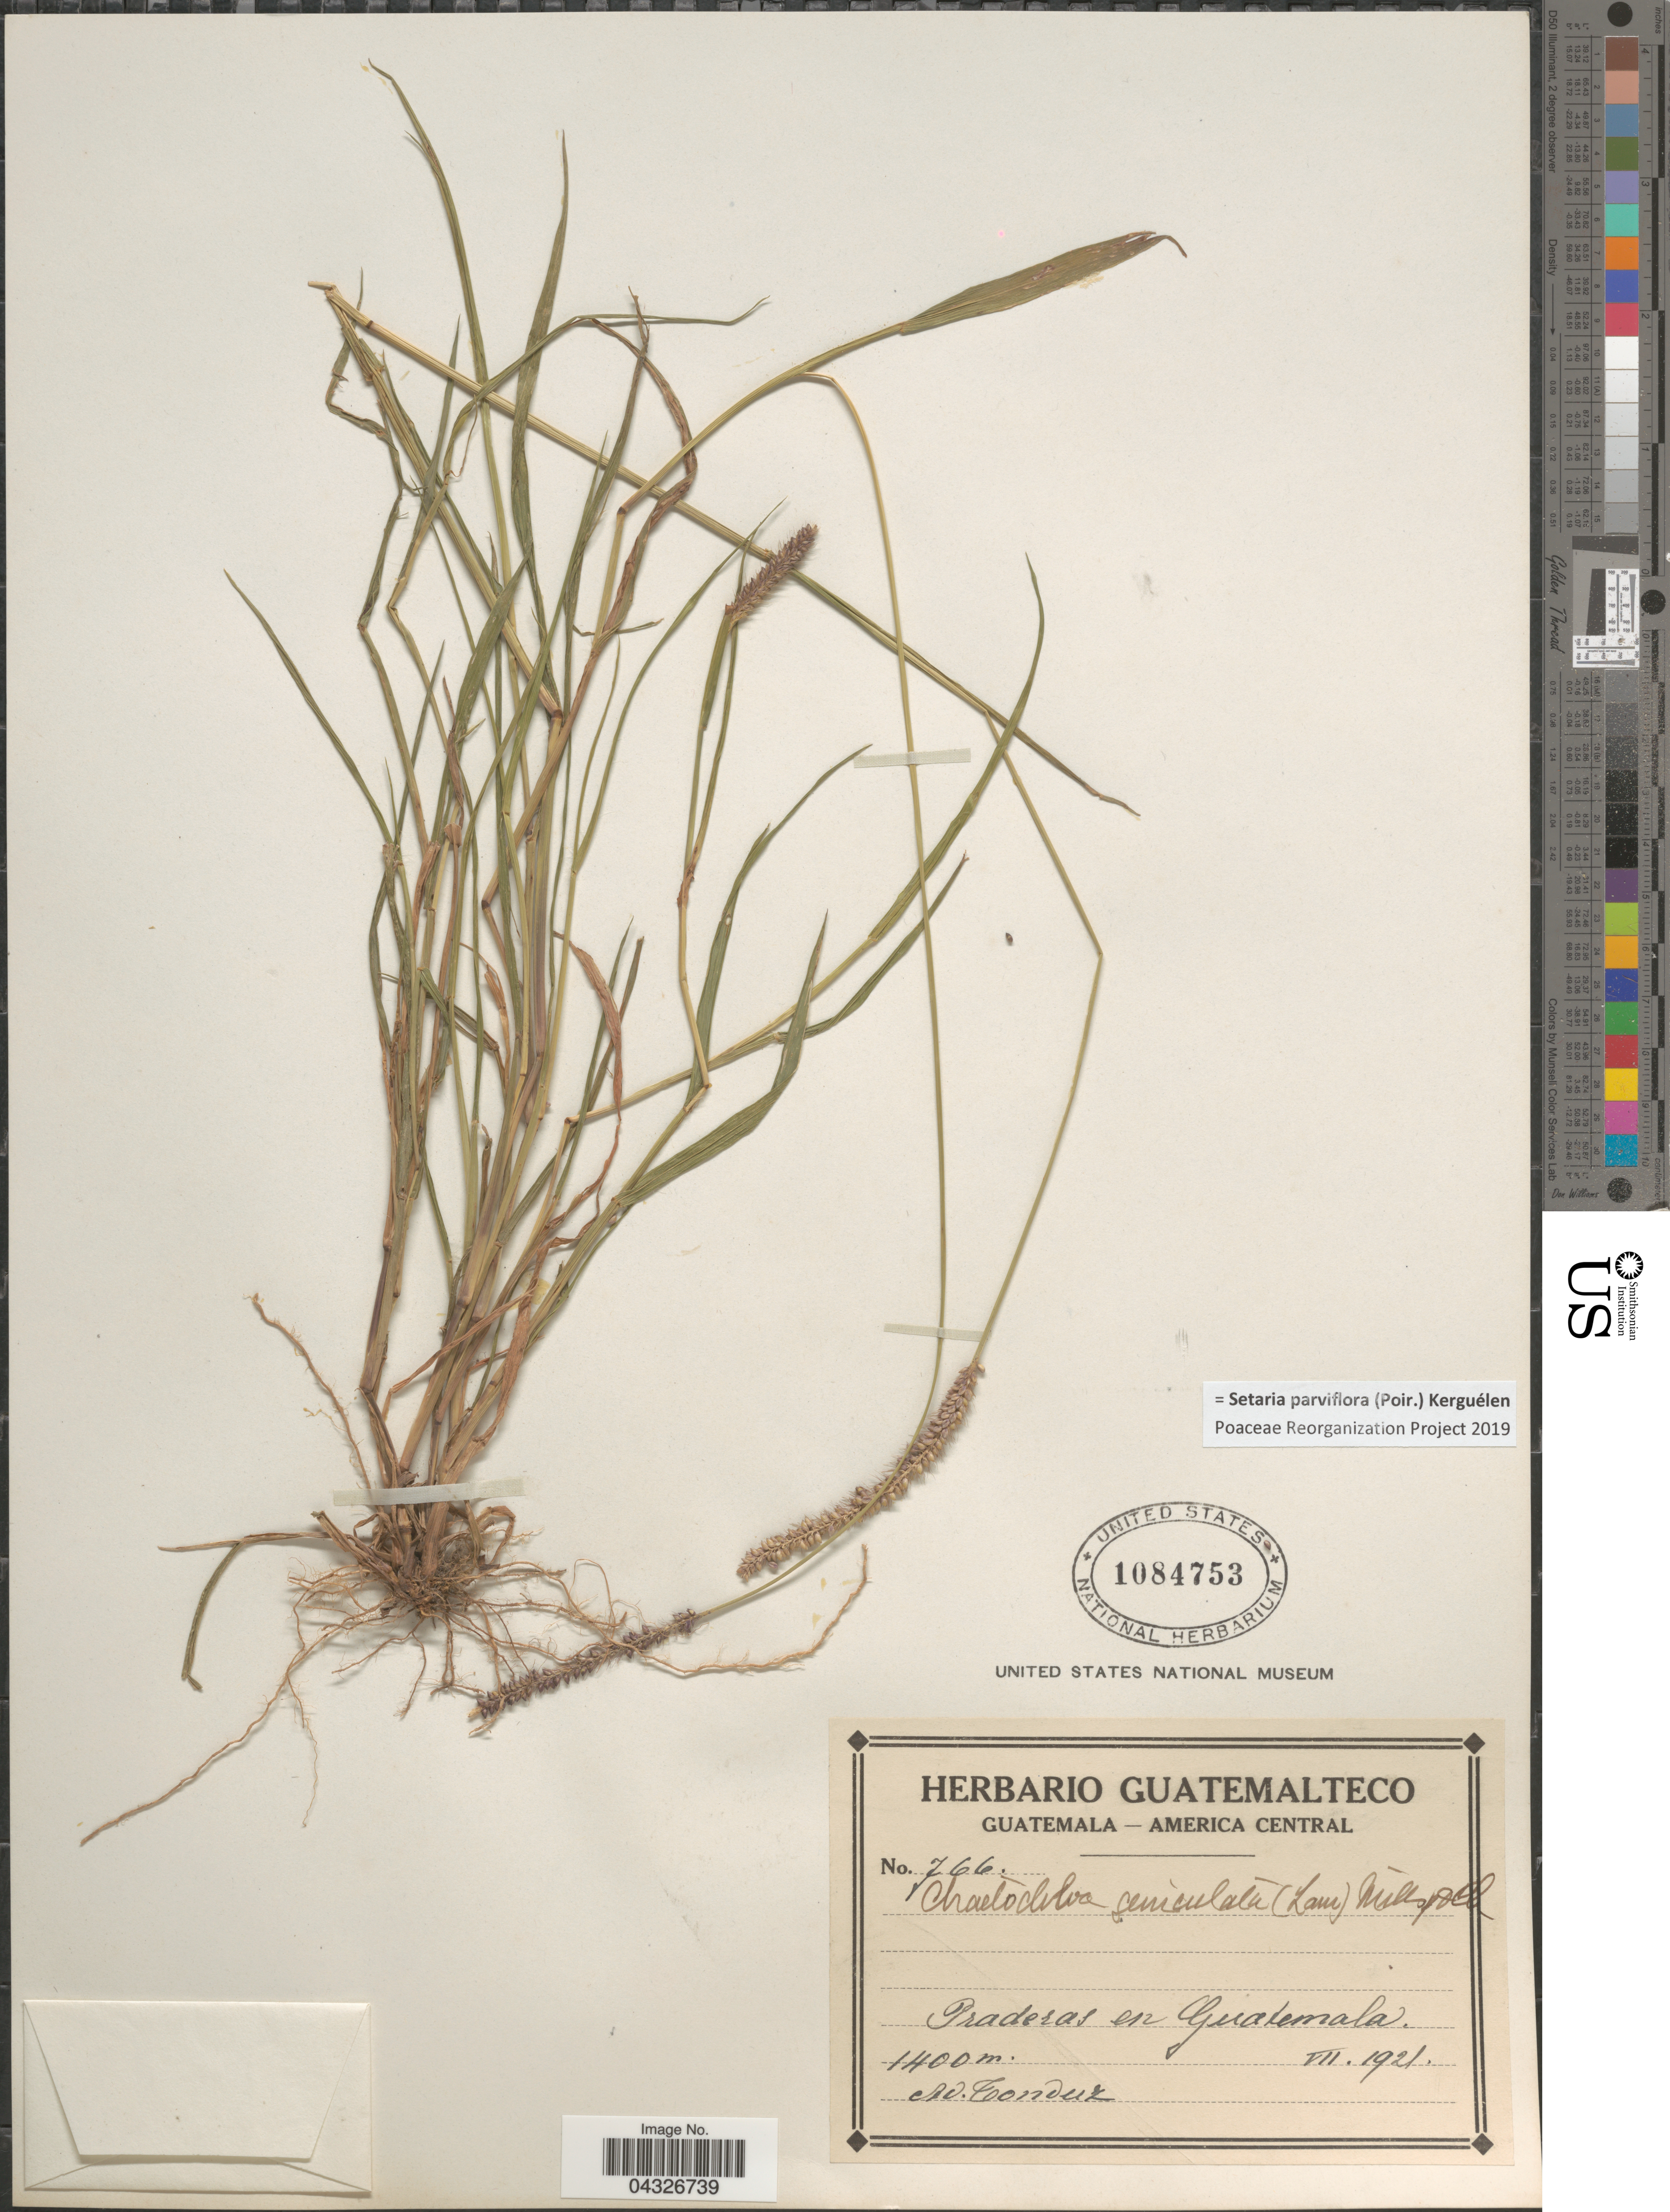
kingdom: Plantae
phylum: Tracheophyta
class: Liliopsida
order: Poales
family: Poaceae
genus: Setaria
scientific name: Setaria parviflora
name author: (Poir.) Kerguélen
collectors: A. Tonduz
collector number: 766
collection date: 1921-07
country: Guatemala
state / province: Guatemala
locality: Praderas en Guatemala.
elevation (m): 1400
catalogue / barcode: US 1084753